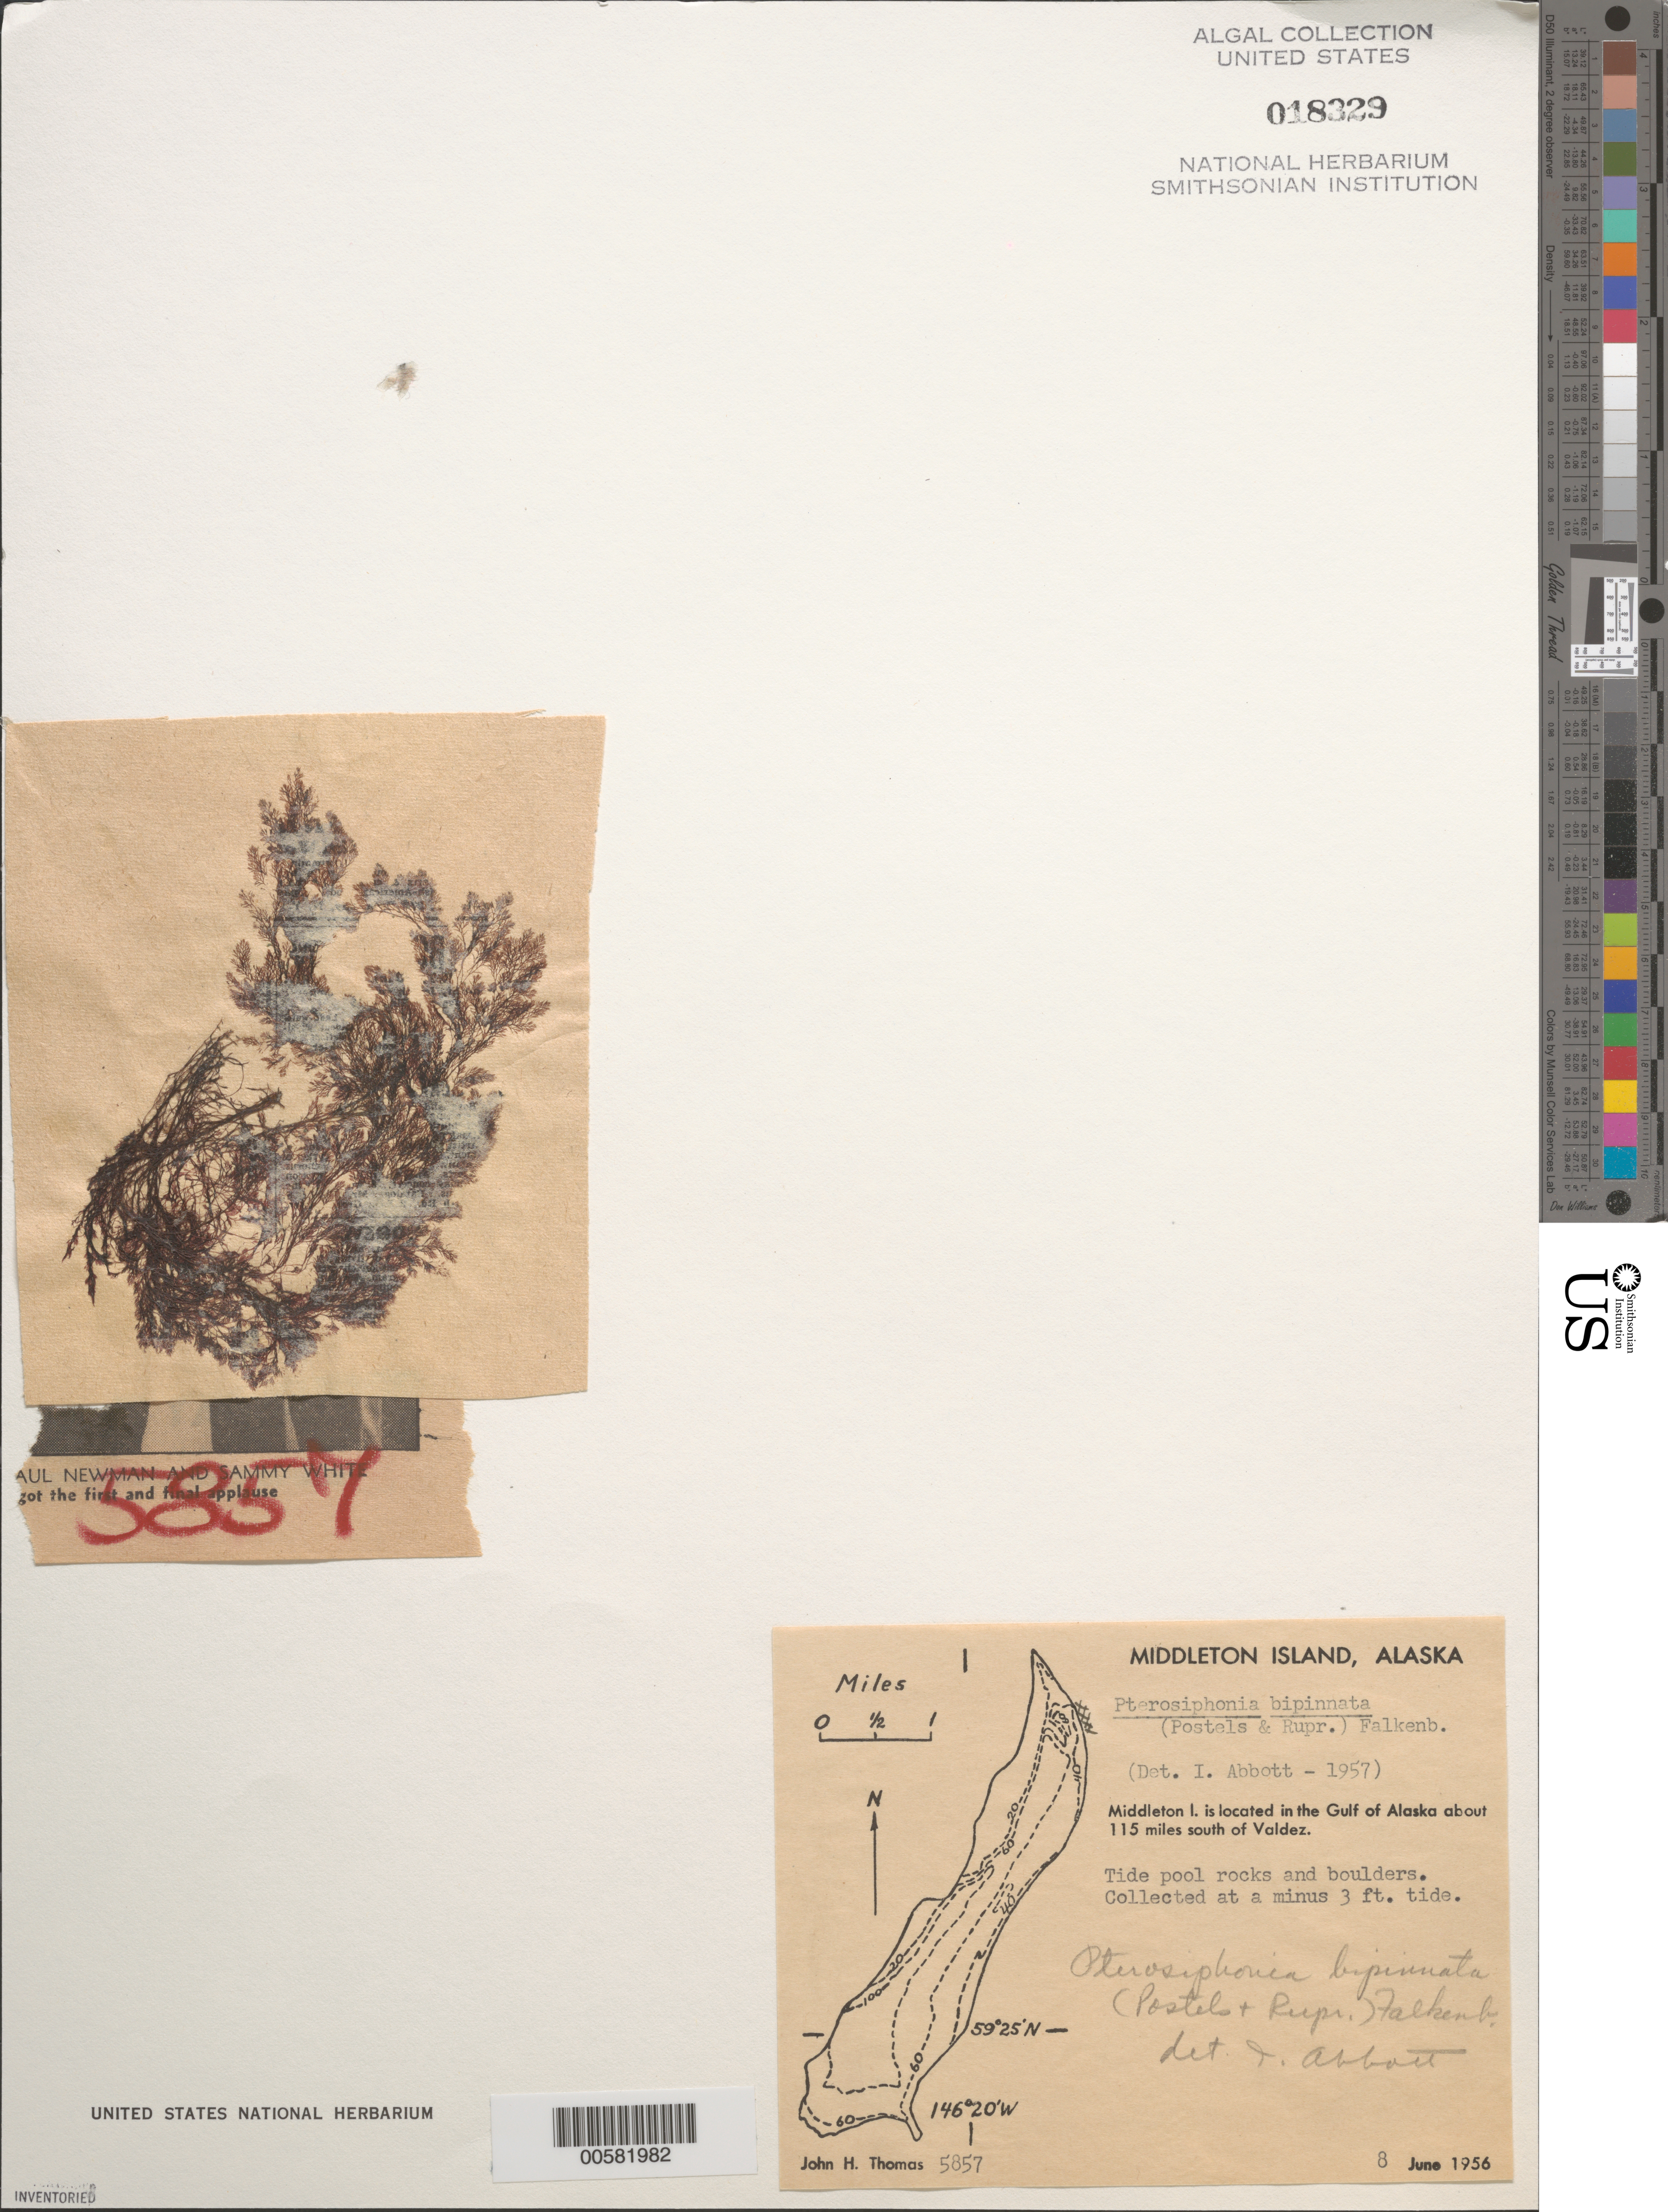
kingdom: Plantae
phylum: Rhodophyta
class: Florideophyceae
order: Ceramiales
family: Rhodomelaceae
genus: Savoiea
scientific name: Savoiea bipinnata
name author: (Postels & Rupr.) M.J. Wynne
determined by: Algae name updating Project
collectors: J. H. Thomas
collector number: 5857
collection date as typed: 08 Jun 1956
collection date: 1956-06-08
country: United States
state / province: Alaska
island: Middleton Island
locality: Gulf of Alaska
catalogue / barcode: US 18329